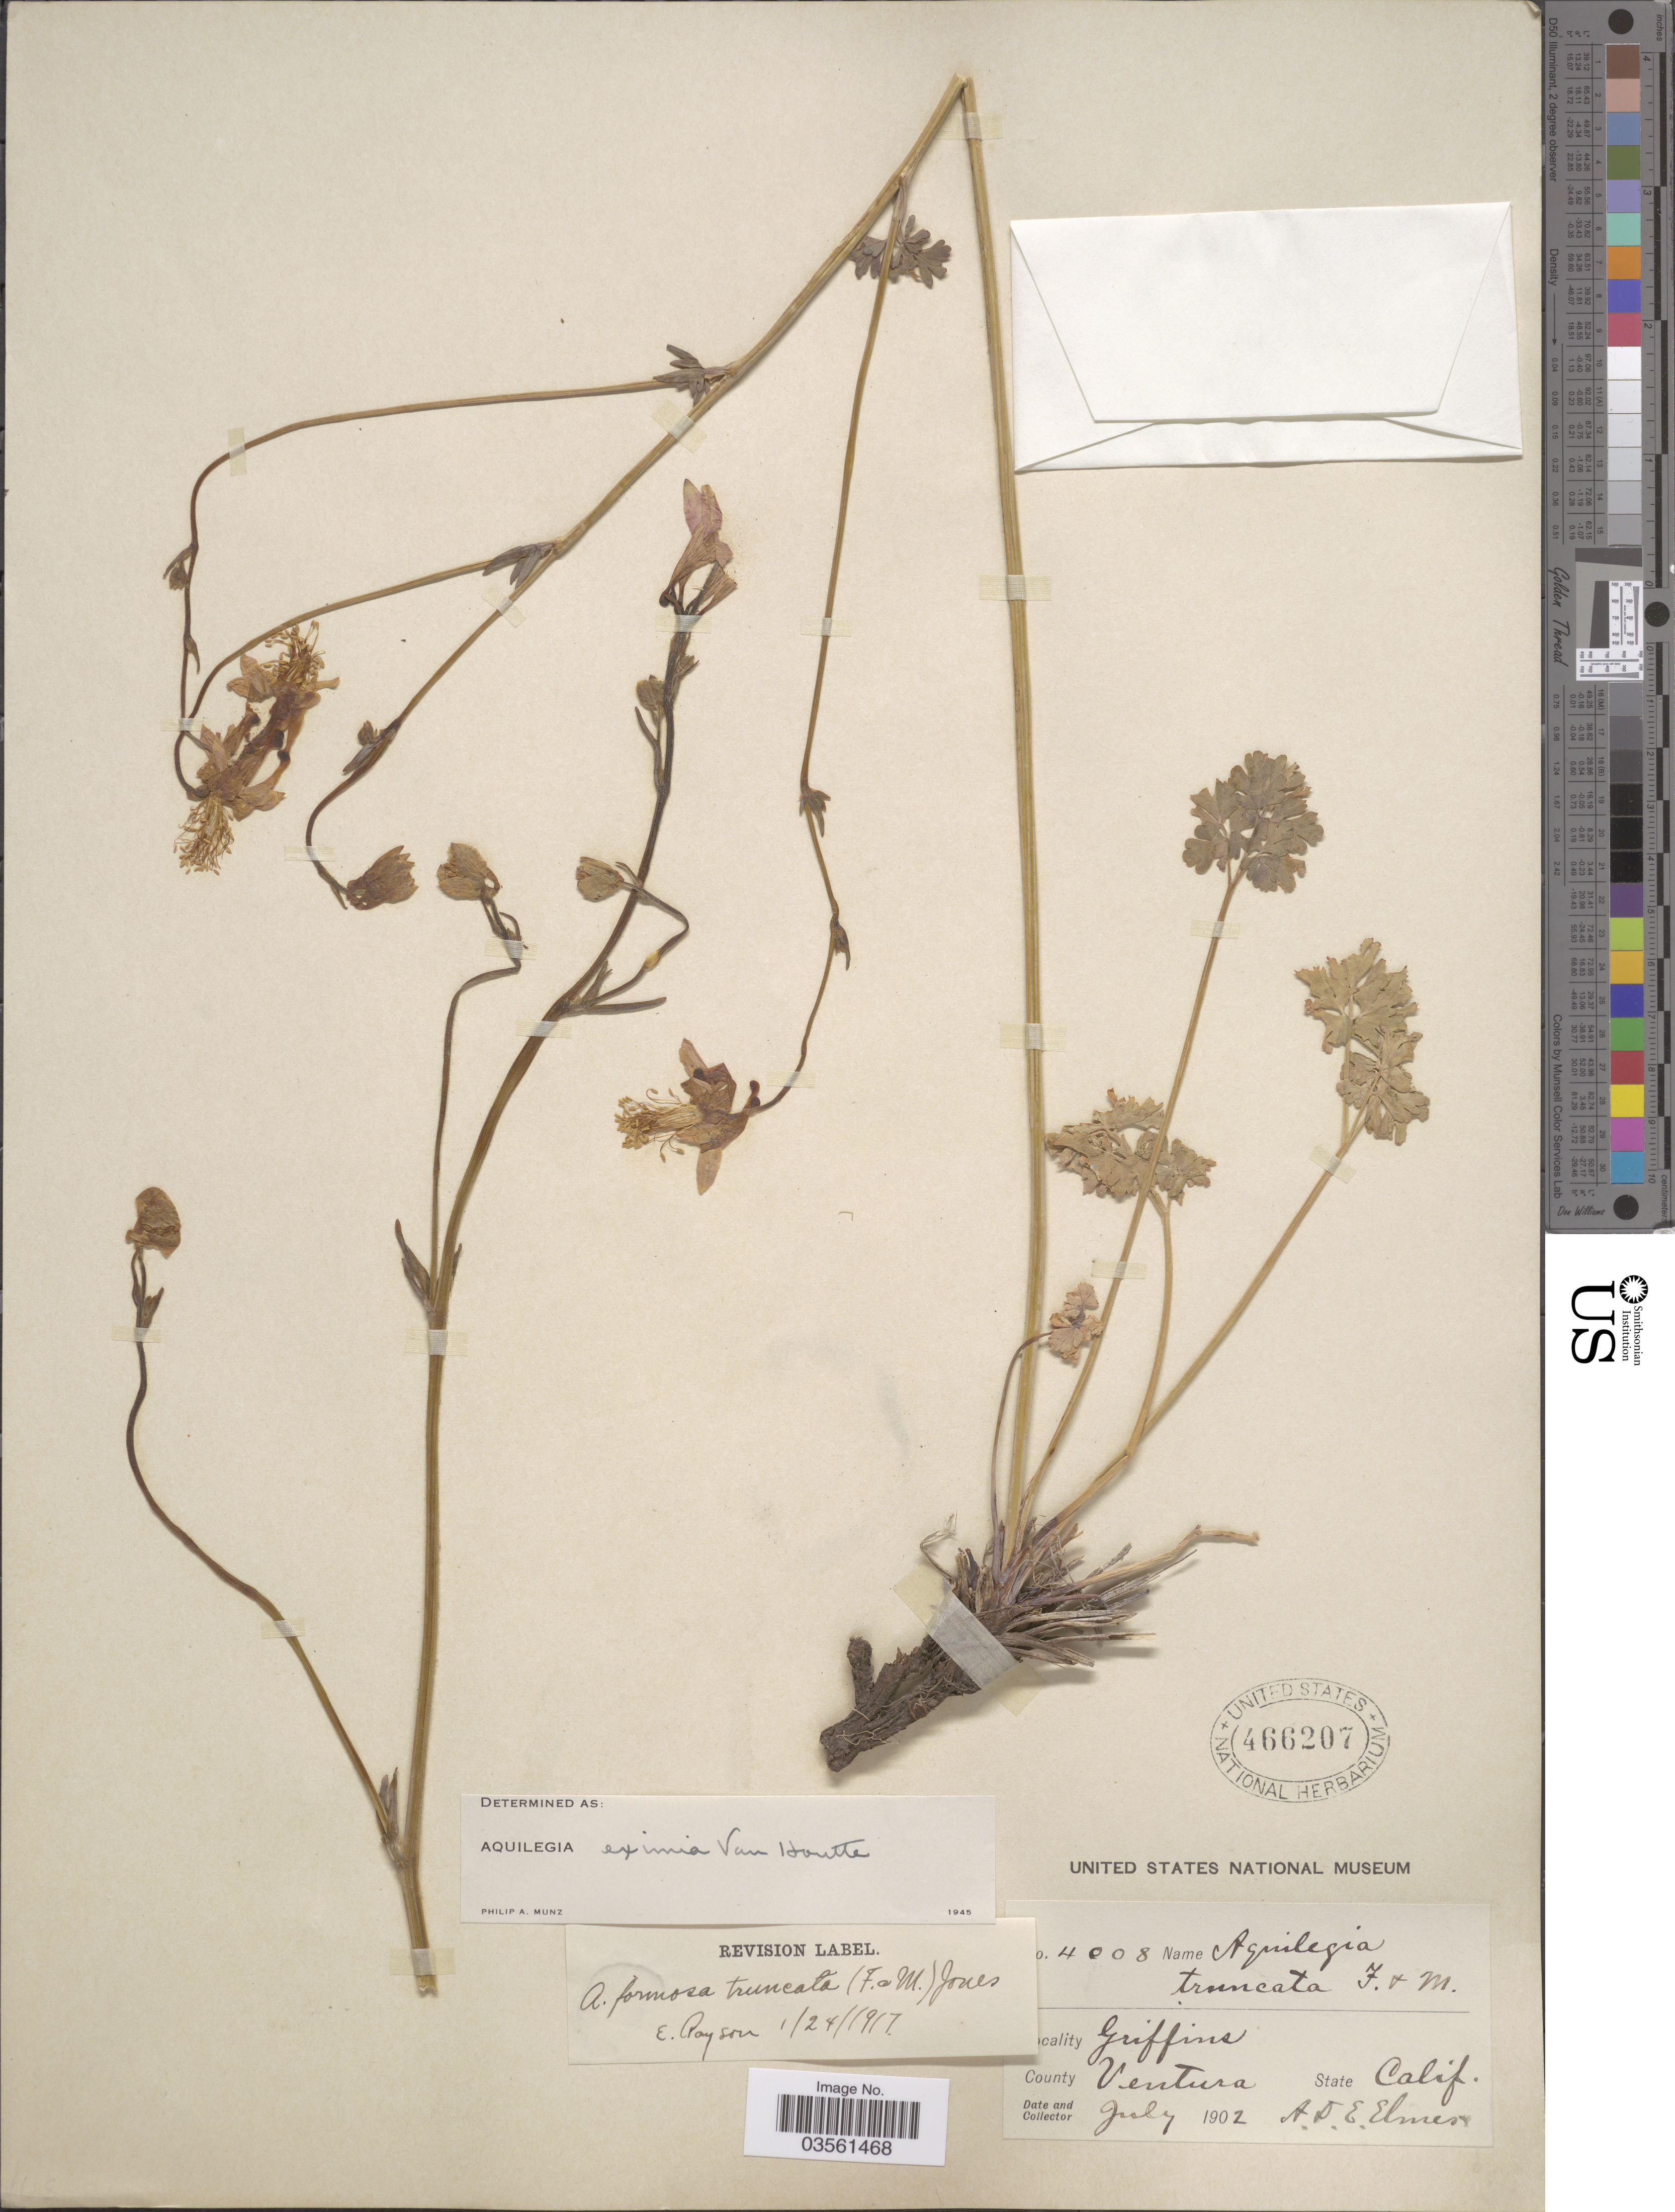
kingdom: Plantae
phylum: Tracheophyta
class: Magnoliopsida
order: Ranunculales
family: Ranunculaceae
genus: Aquilegia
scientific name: Aquilegia eximia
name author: Van Houtte & Planch.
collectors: A. D. E. Elmer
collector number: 4008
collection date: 1902-07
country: United States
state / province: California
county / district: Ventura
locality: Griffins. County Ventura.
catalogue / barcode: US 466207